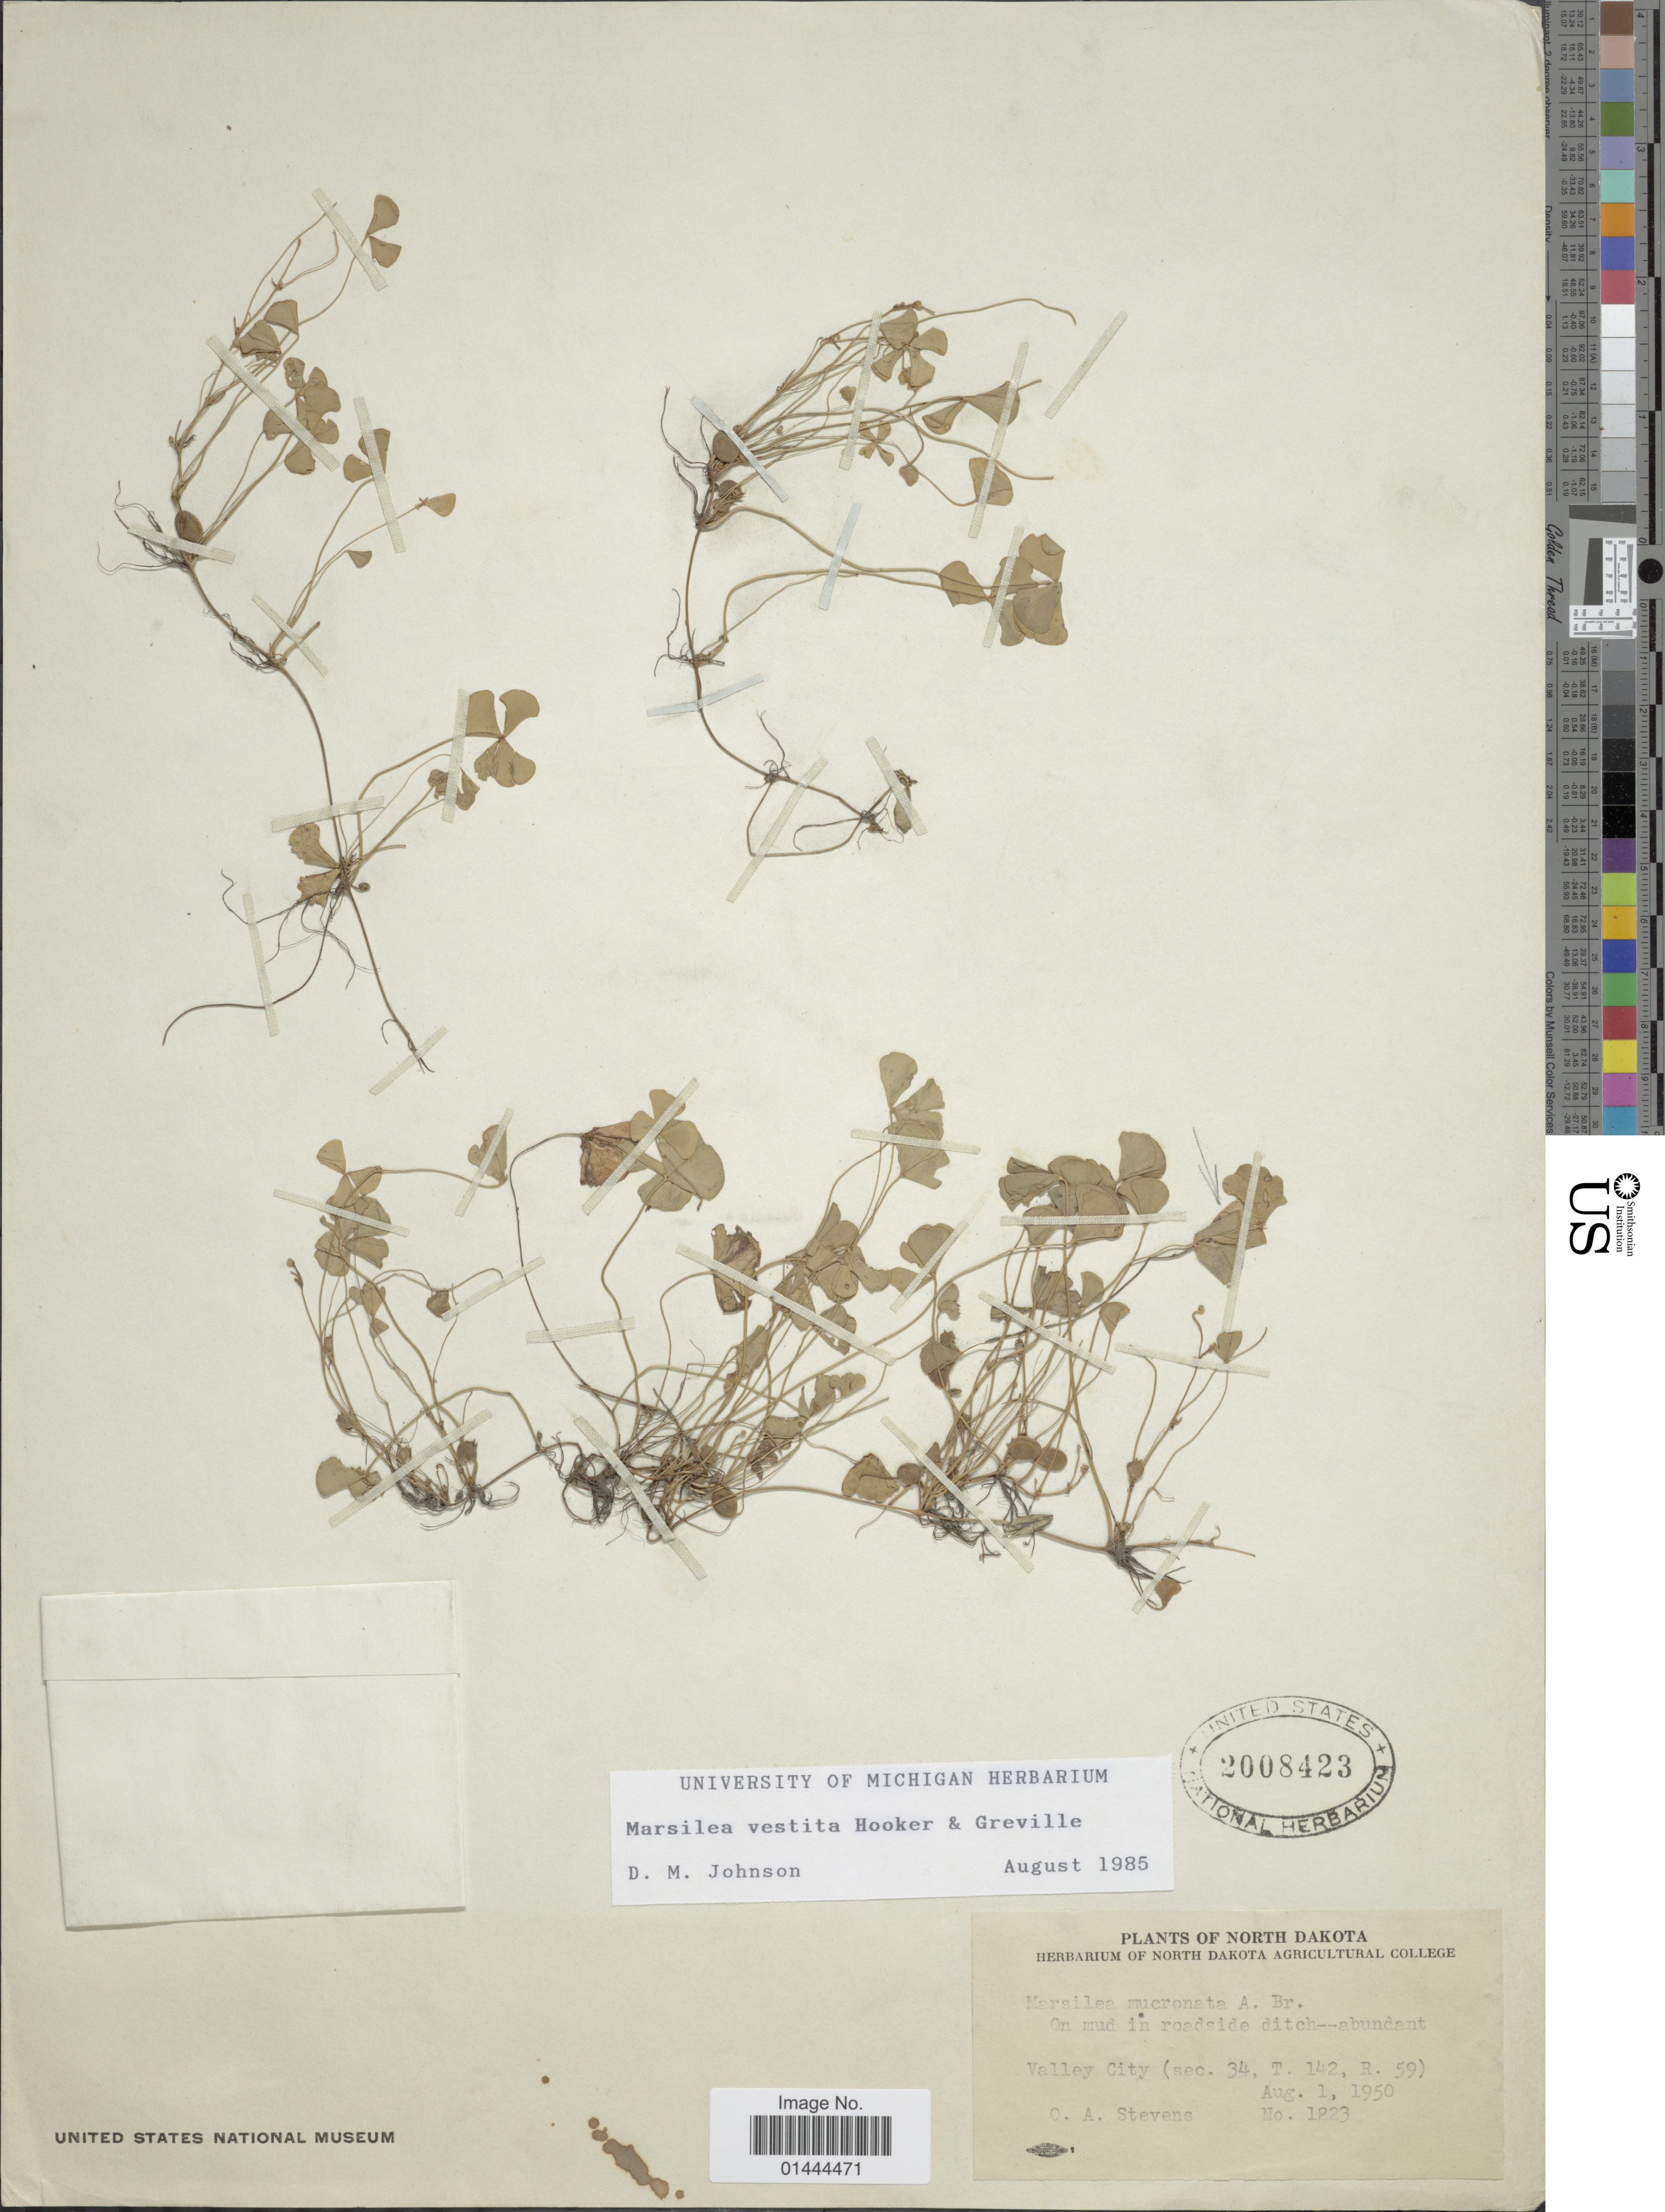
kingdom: Plantae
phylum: Tracheophyta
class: Polypodiopsida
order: Salviniales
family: Marsileaceae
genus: Marsilea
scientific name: Marsilea vestita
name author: Hook. & Grev.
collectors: C. Stevens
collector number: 1223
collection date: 1950-08-01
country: United States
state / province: North Dakota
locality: On mud in roadside ditch, Valley City (sec. 34, T. 142, R.59)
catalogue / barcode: US 2008423